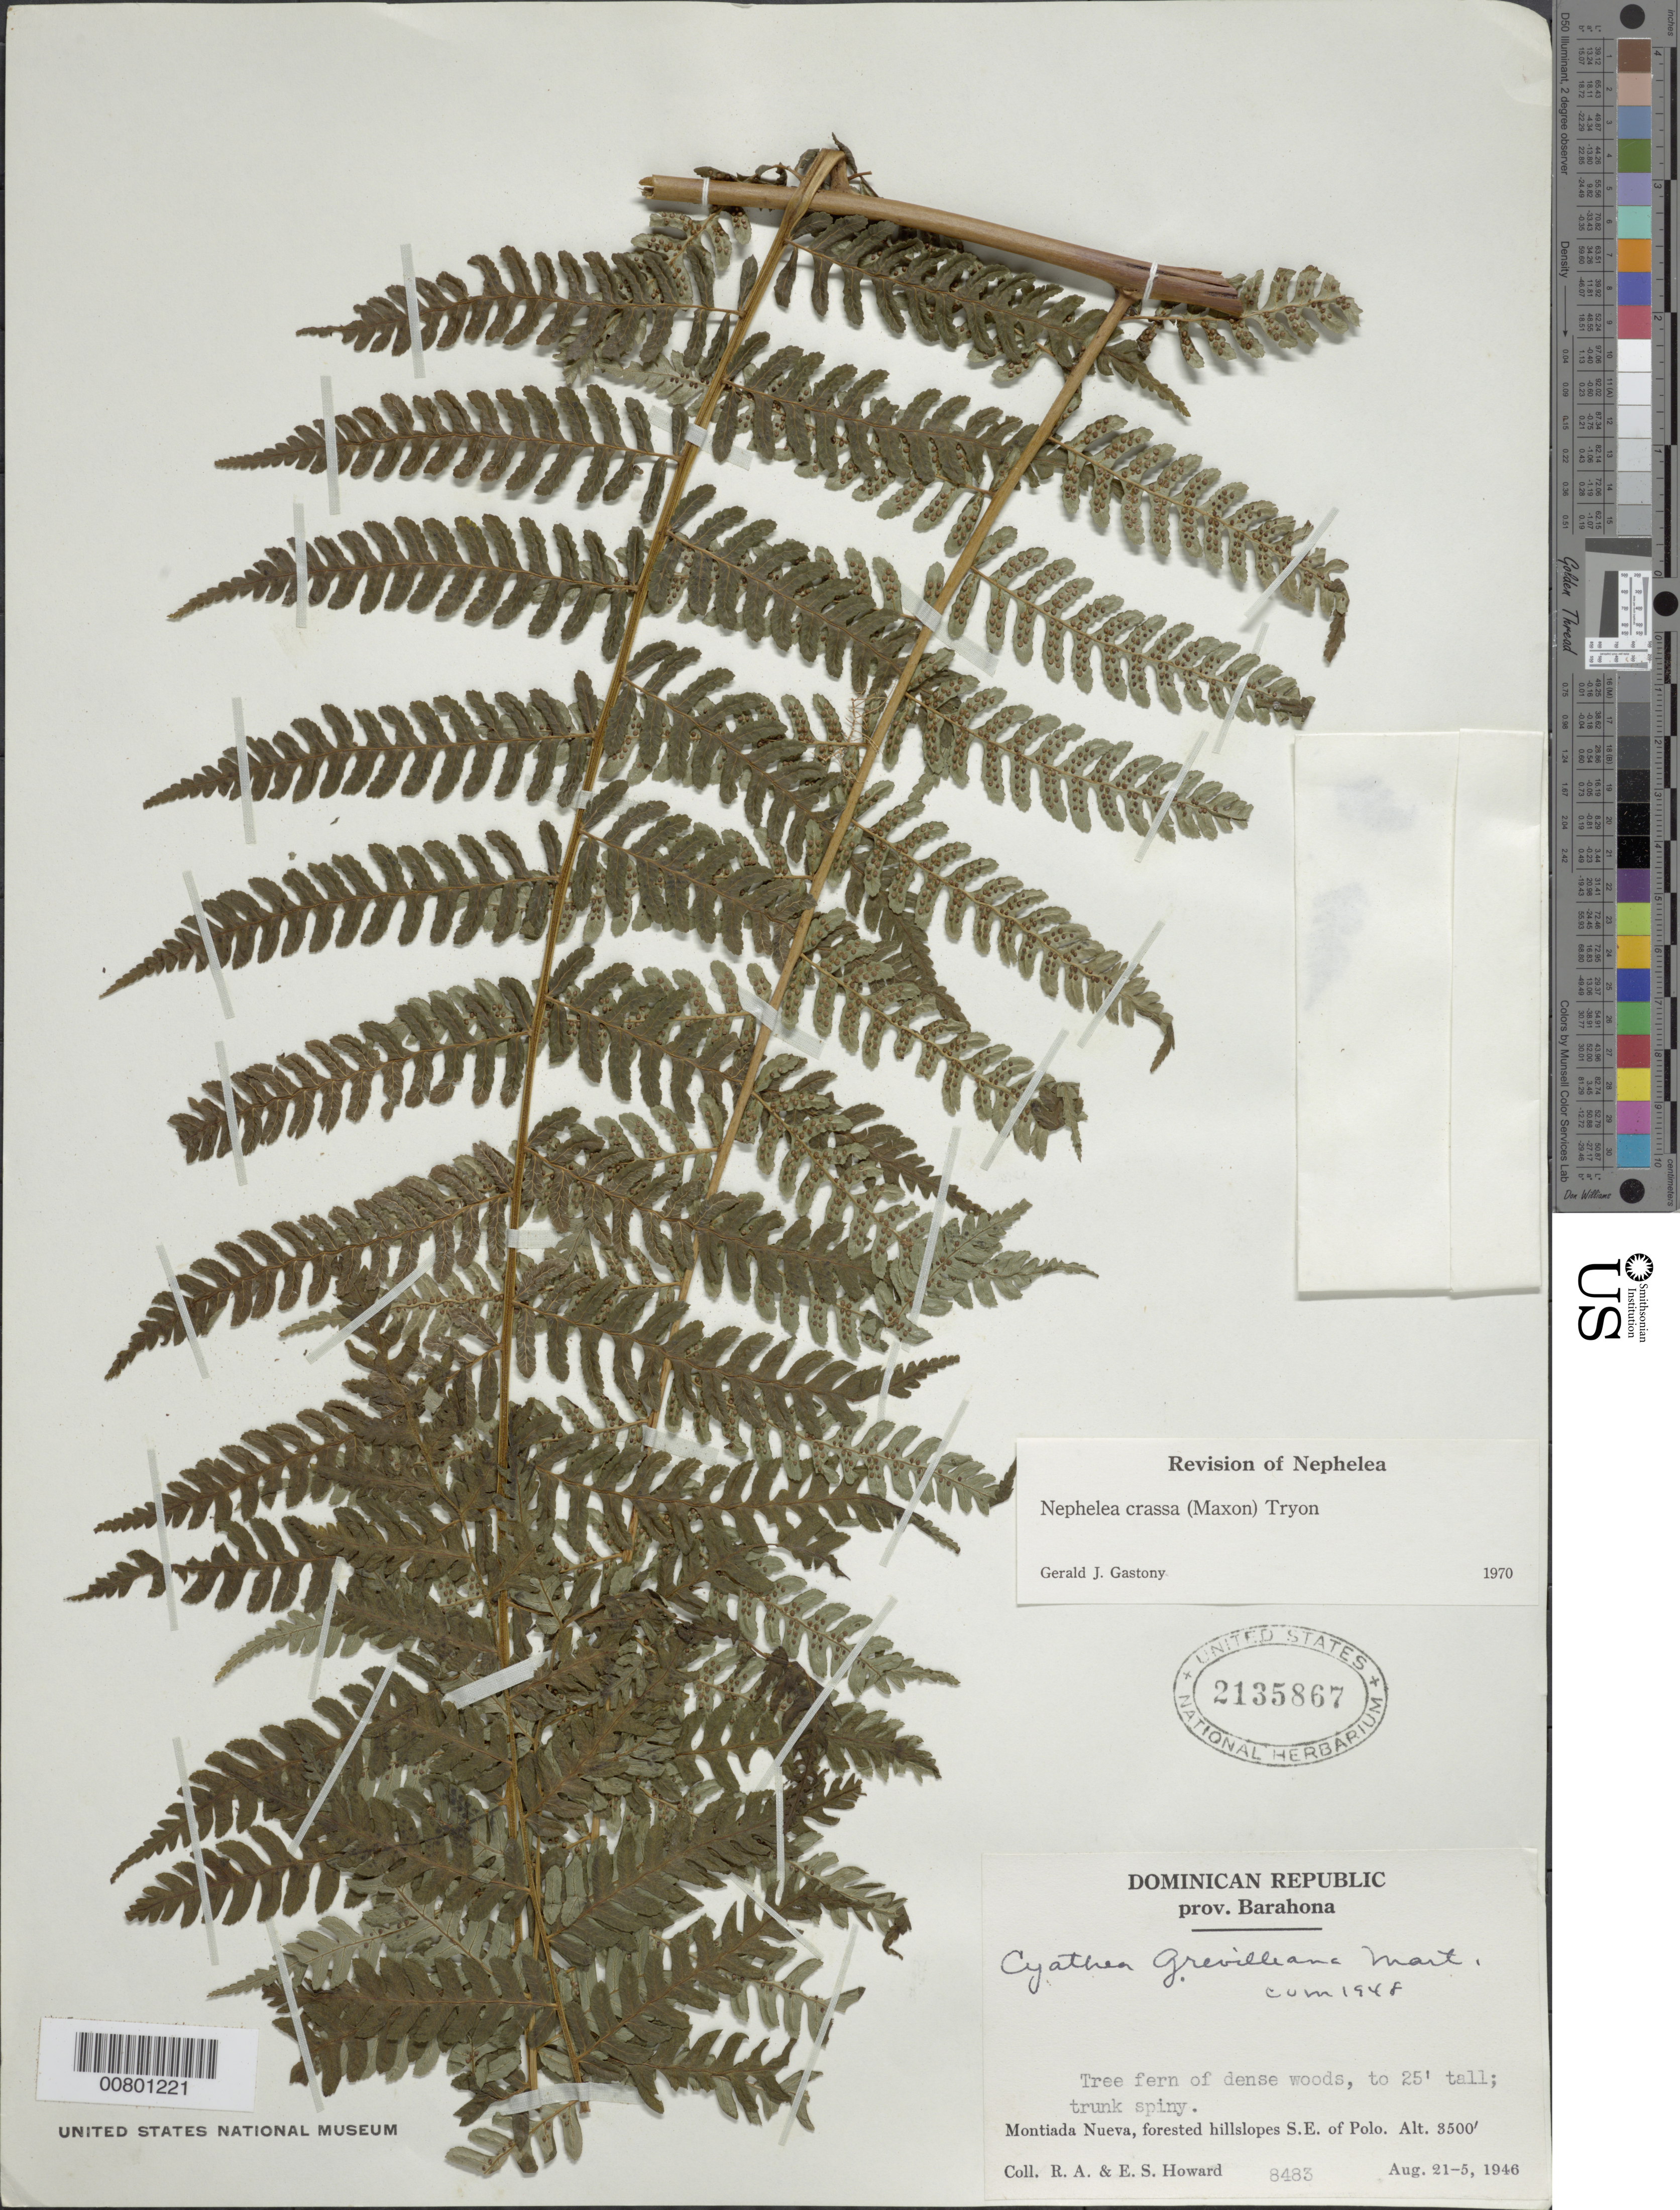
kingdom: Plantae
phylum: Tracheophyta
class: Polypodiopsida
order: Cyatheales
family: Cyatheaceae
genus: Alsophila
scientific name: Alsophila jimeneziana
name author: D.S. Conant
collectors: R. A. Howard & E. S. Howard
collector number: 8483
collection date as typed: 21 Aug 1946 to 25 Aug 1946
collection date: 1946-08-21/1946-08-25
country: Dominican Republic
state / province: Barahona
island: Hispaniola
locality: Montiada Nueva, SE of Polo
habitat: Dense woods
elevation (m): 1067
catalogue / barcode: US 2135867